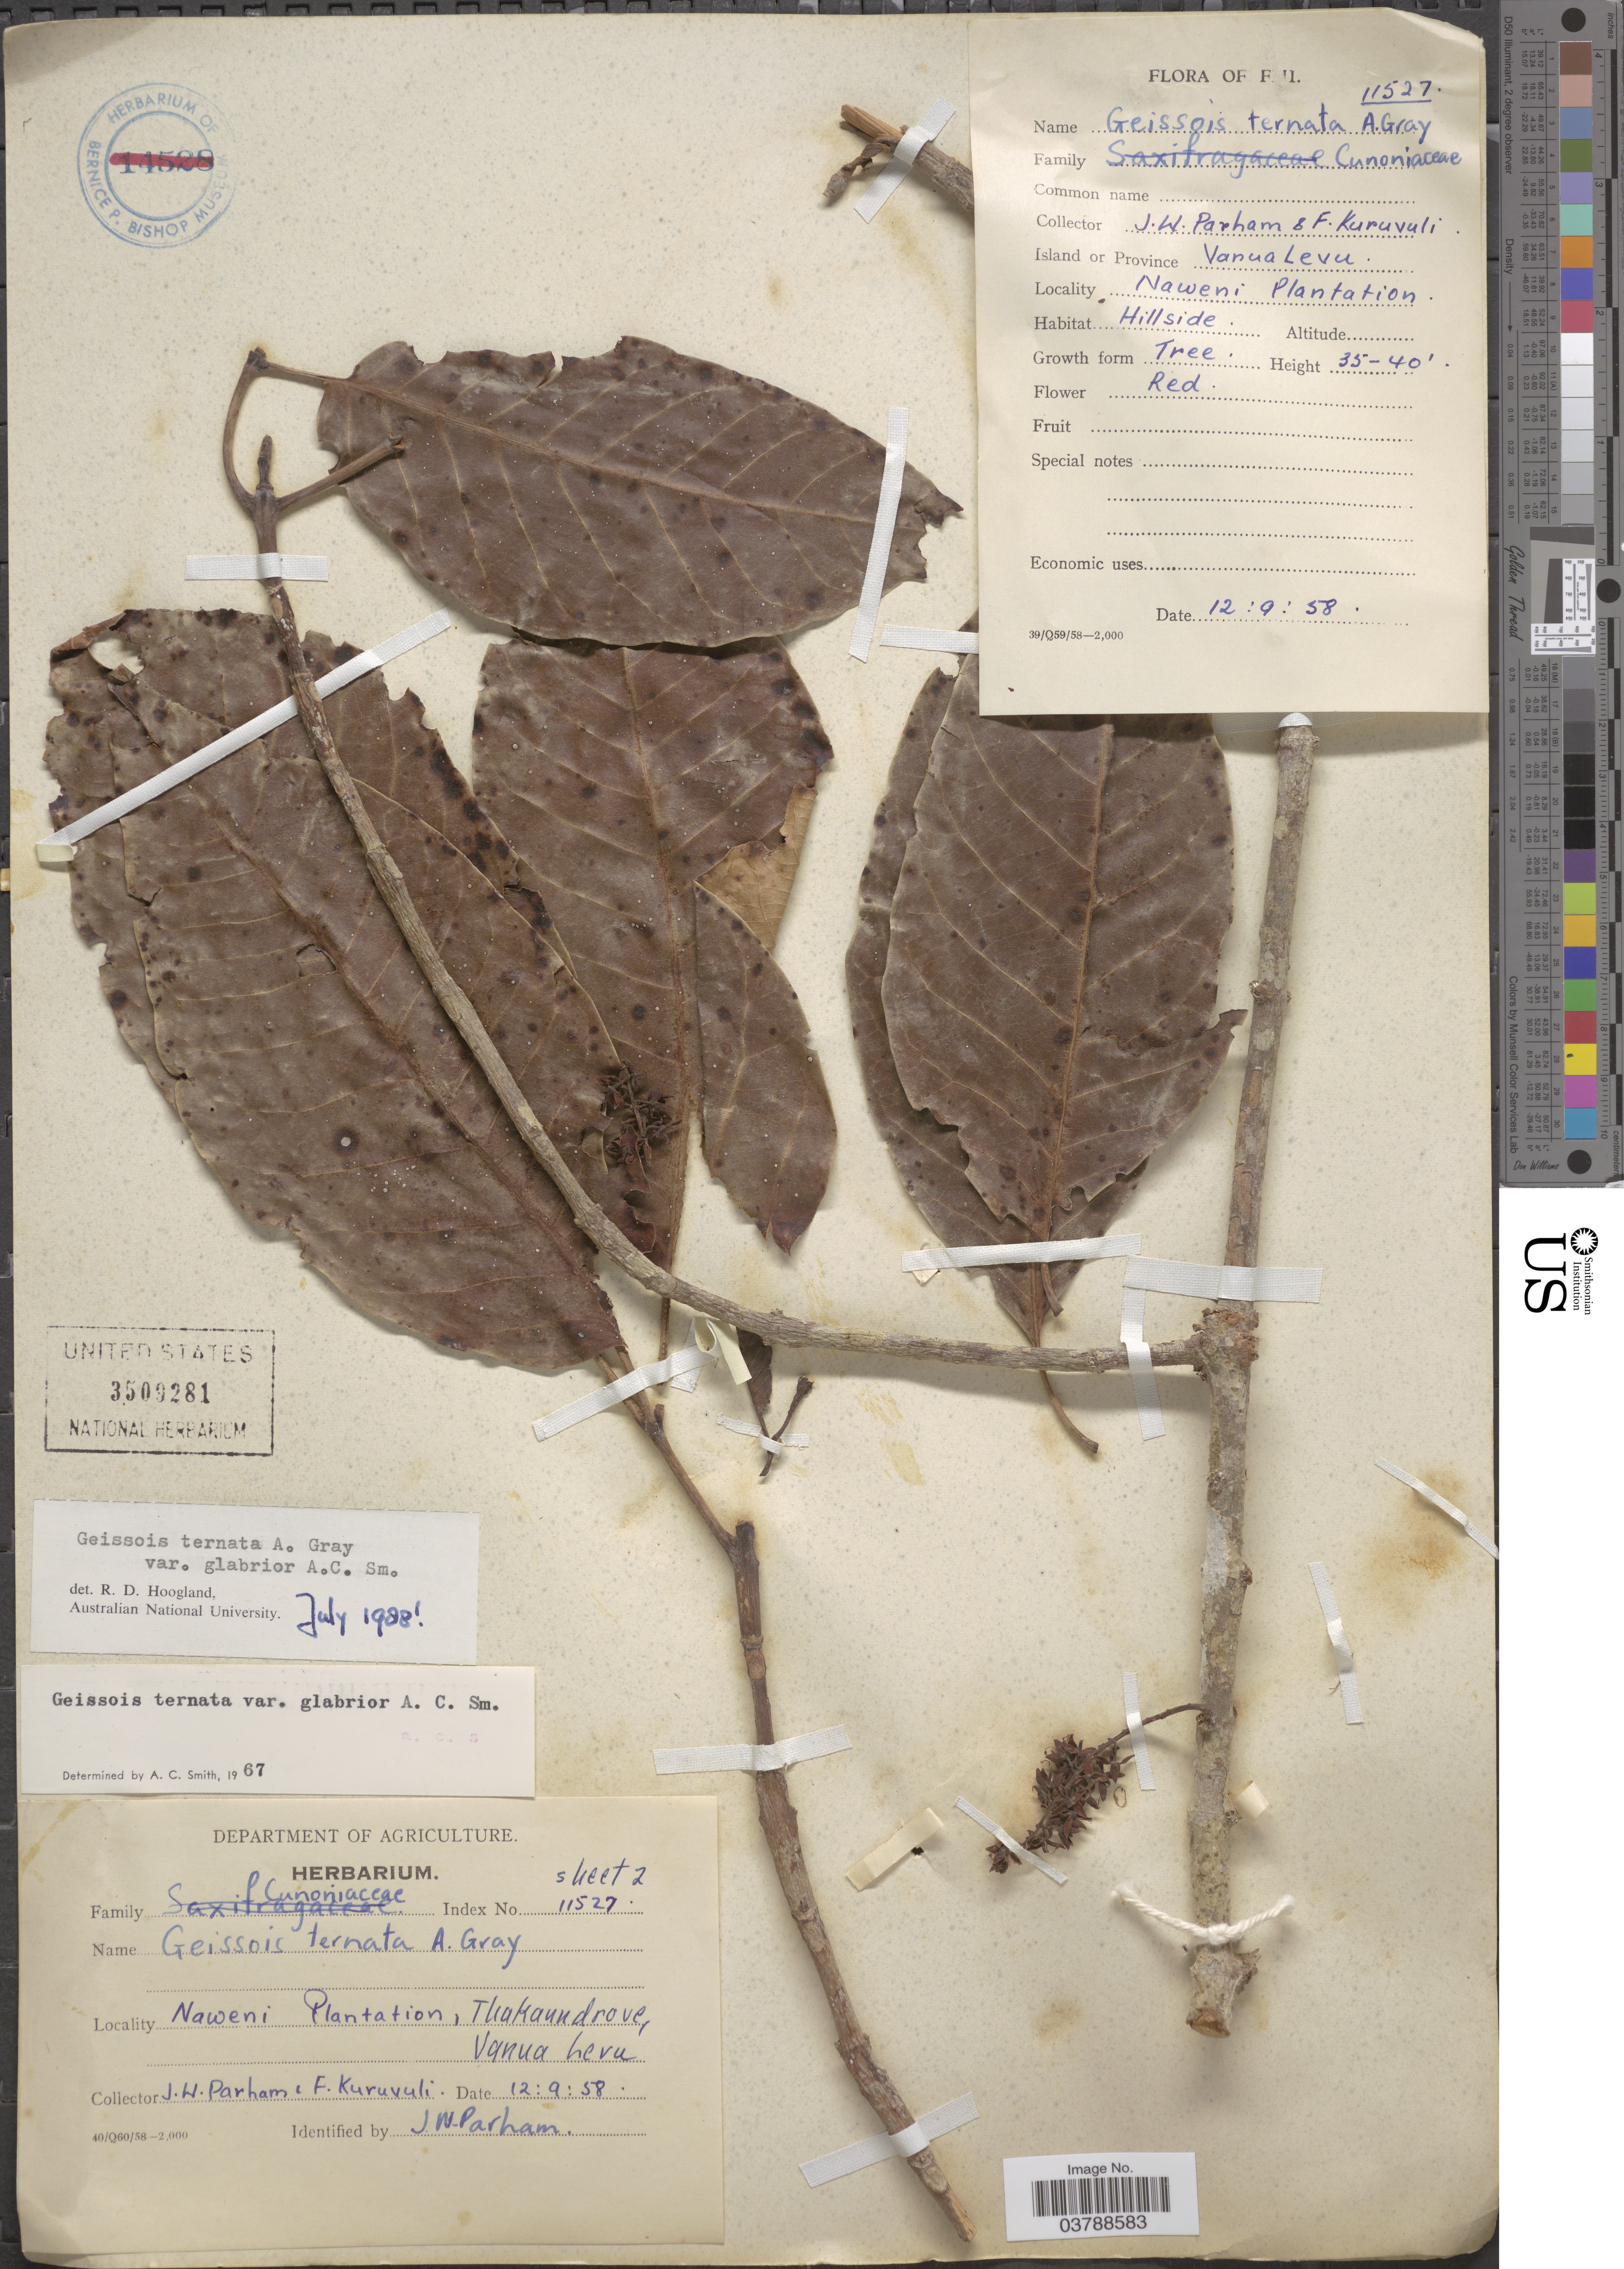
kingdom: Plantae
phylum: Tracheophyta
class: Magnoliopsida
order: Oxalidales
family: Cunoniaceae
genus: Geissois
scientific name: Geissois ternata var. glabrior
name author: A.C. Sm.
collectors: J. Parham & F. Kuruvuli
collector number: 11527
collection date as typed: Transcribed d/m/y: 12/9/58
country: Fiji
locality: Naweni Plantation, Thakaundrove, Vanua Levu.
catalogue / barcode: US 3509281